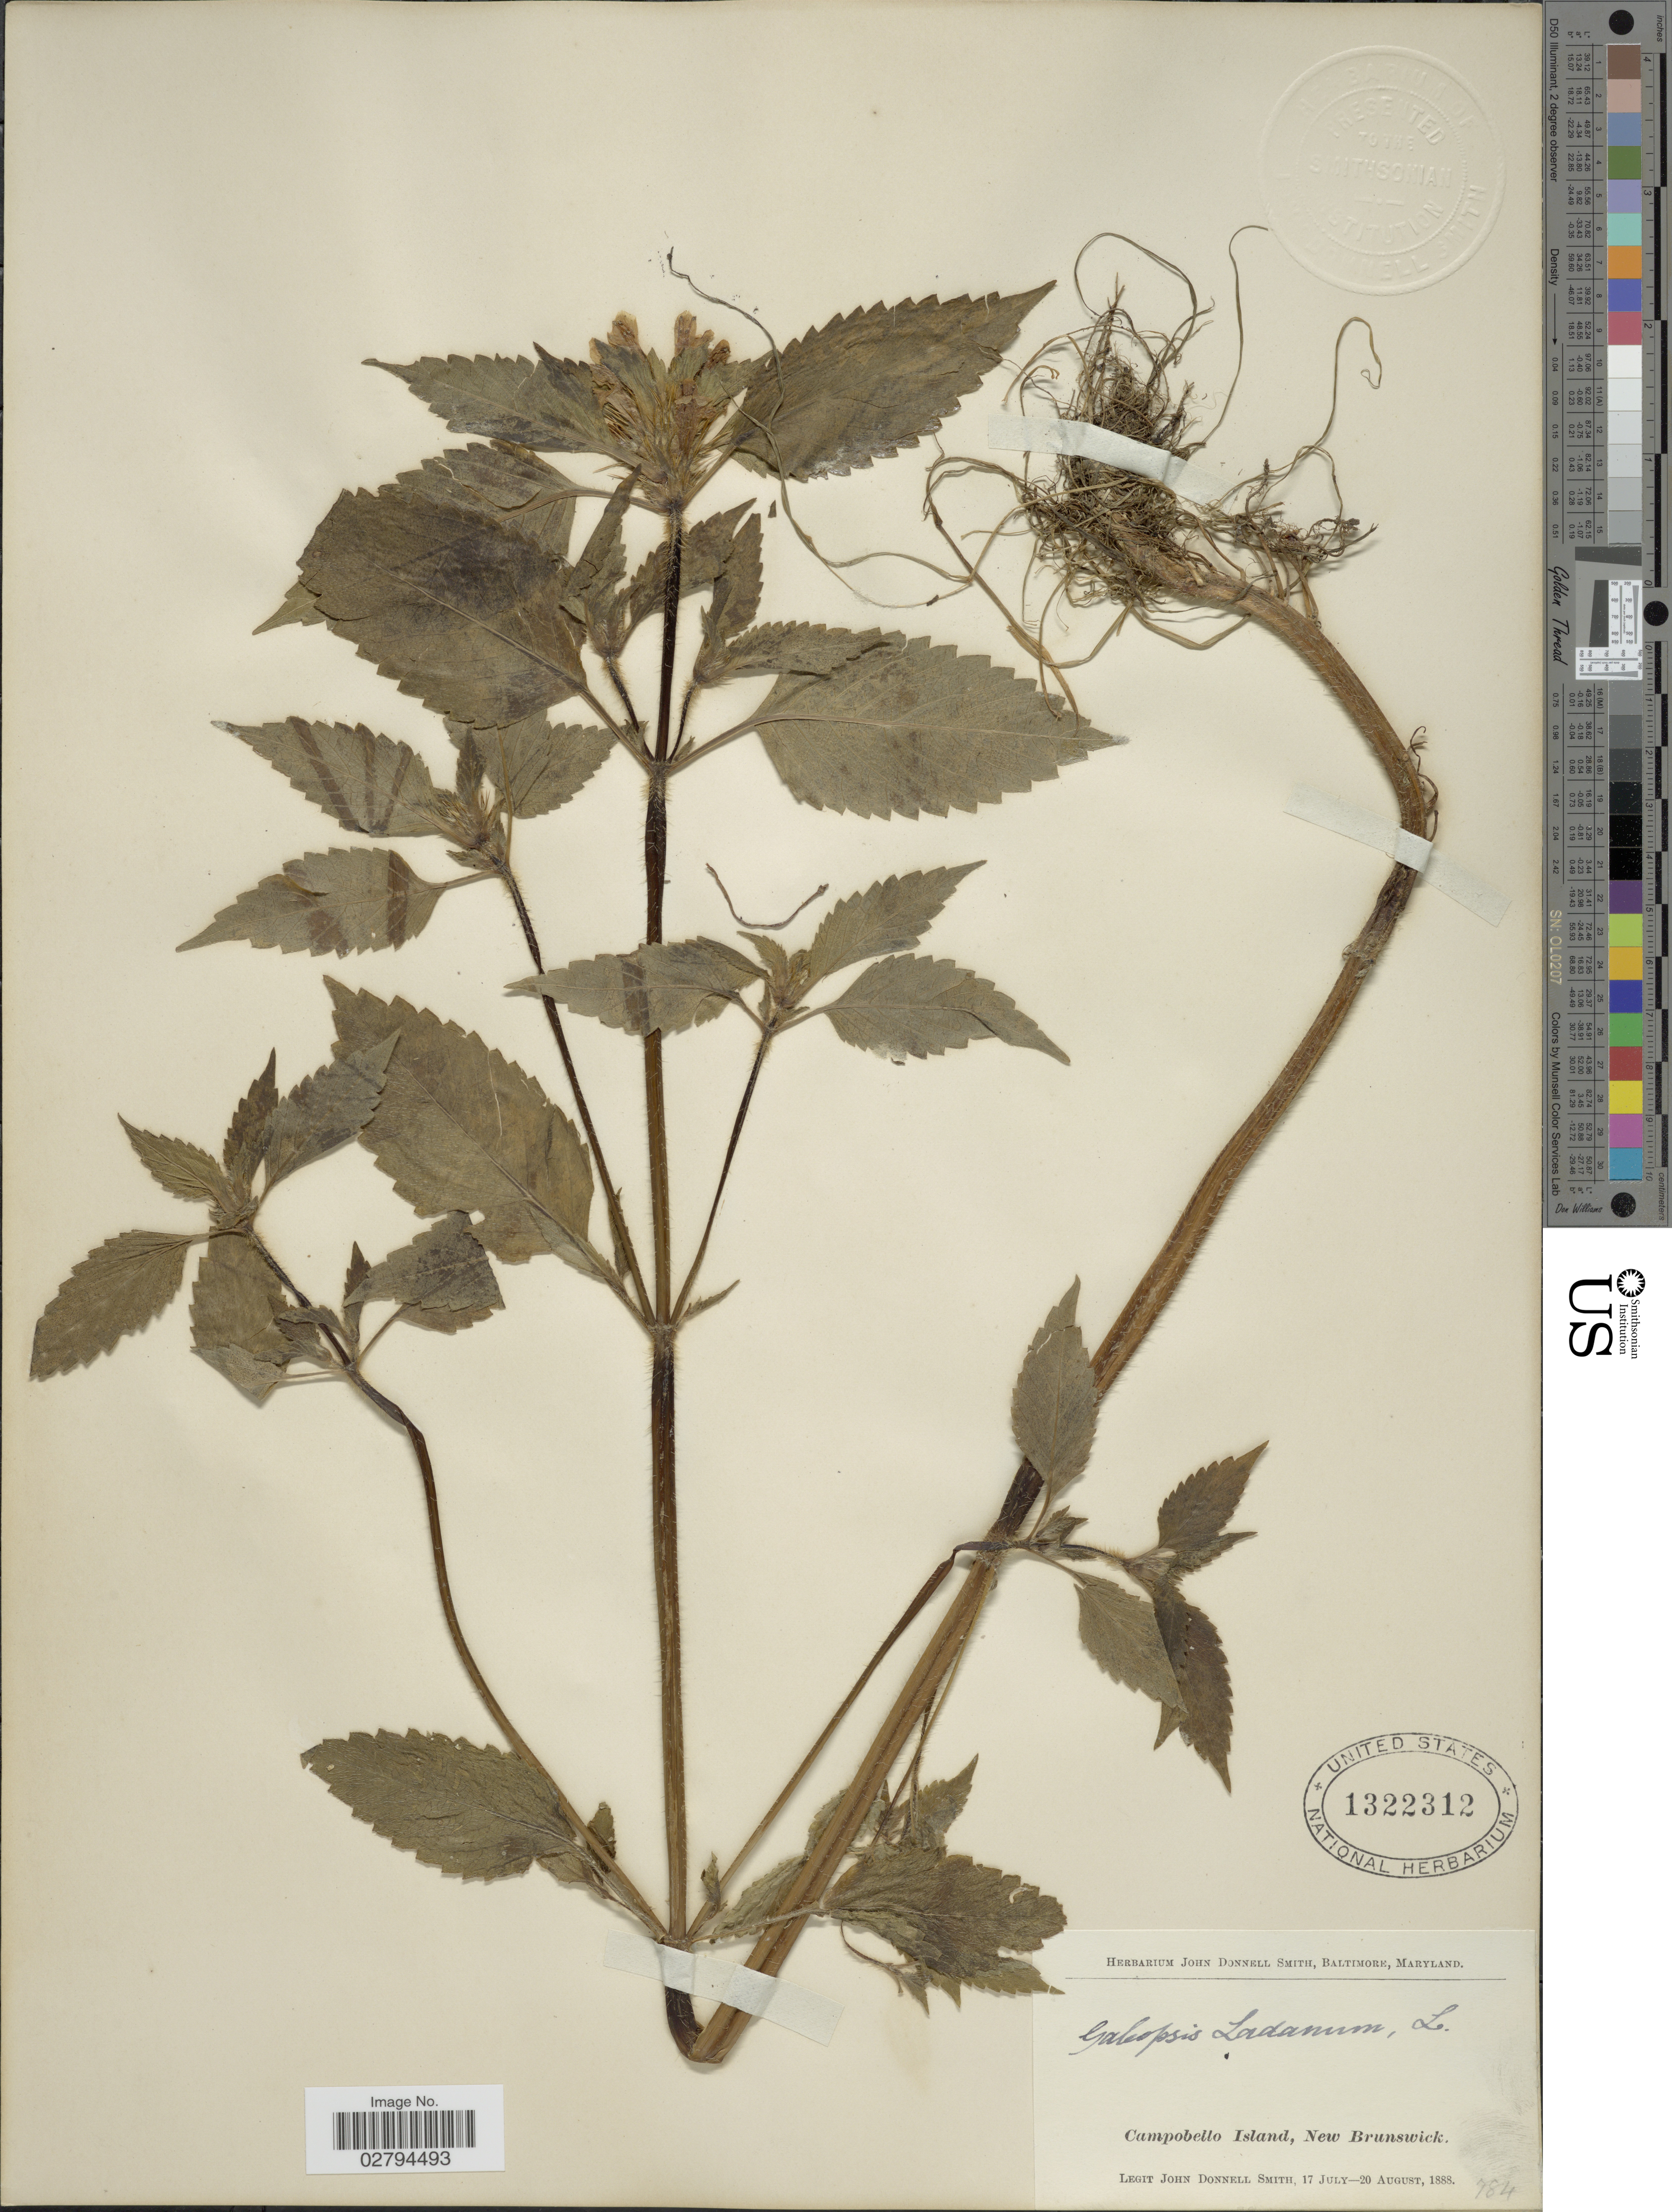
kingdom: Plantae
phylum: Tracheophyta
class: Magnoliopsida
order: Lamiales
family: Lamiaceae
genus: Galeopsis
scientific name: Galeopsis tetrahit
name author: L.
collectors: J. Donnell Smith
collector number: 784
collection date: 1888-07-17/1888-08-20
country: Canada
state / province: New Brunswick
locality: Campobello Island.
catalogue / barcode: US 1322312